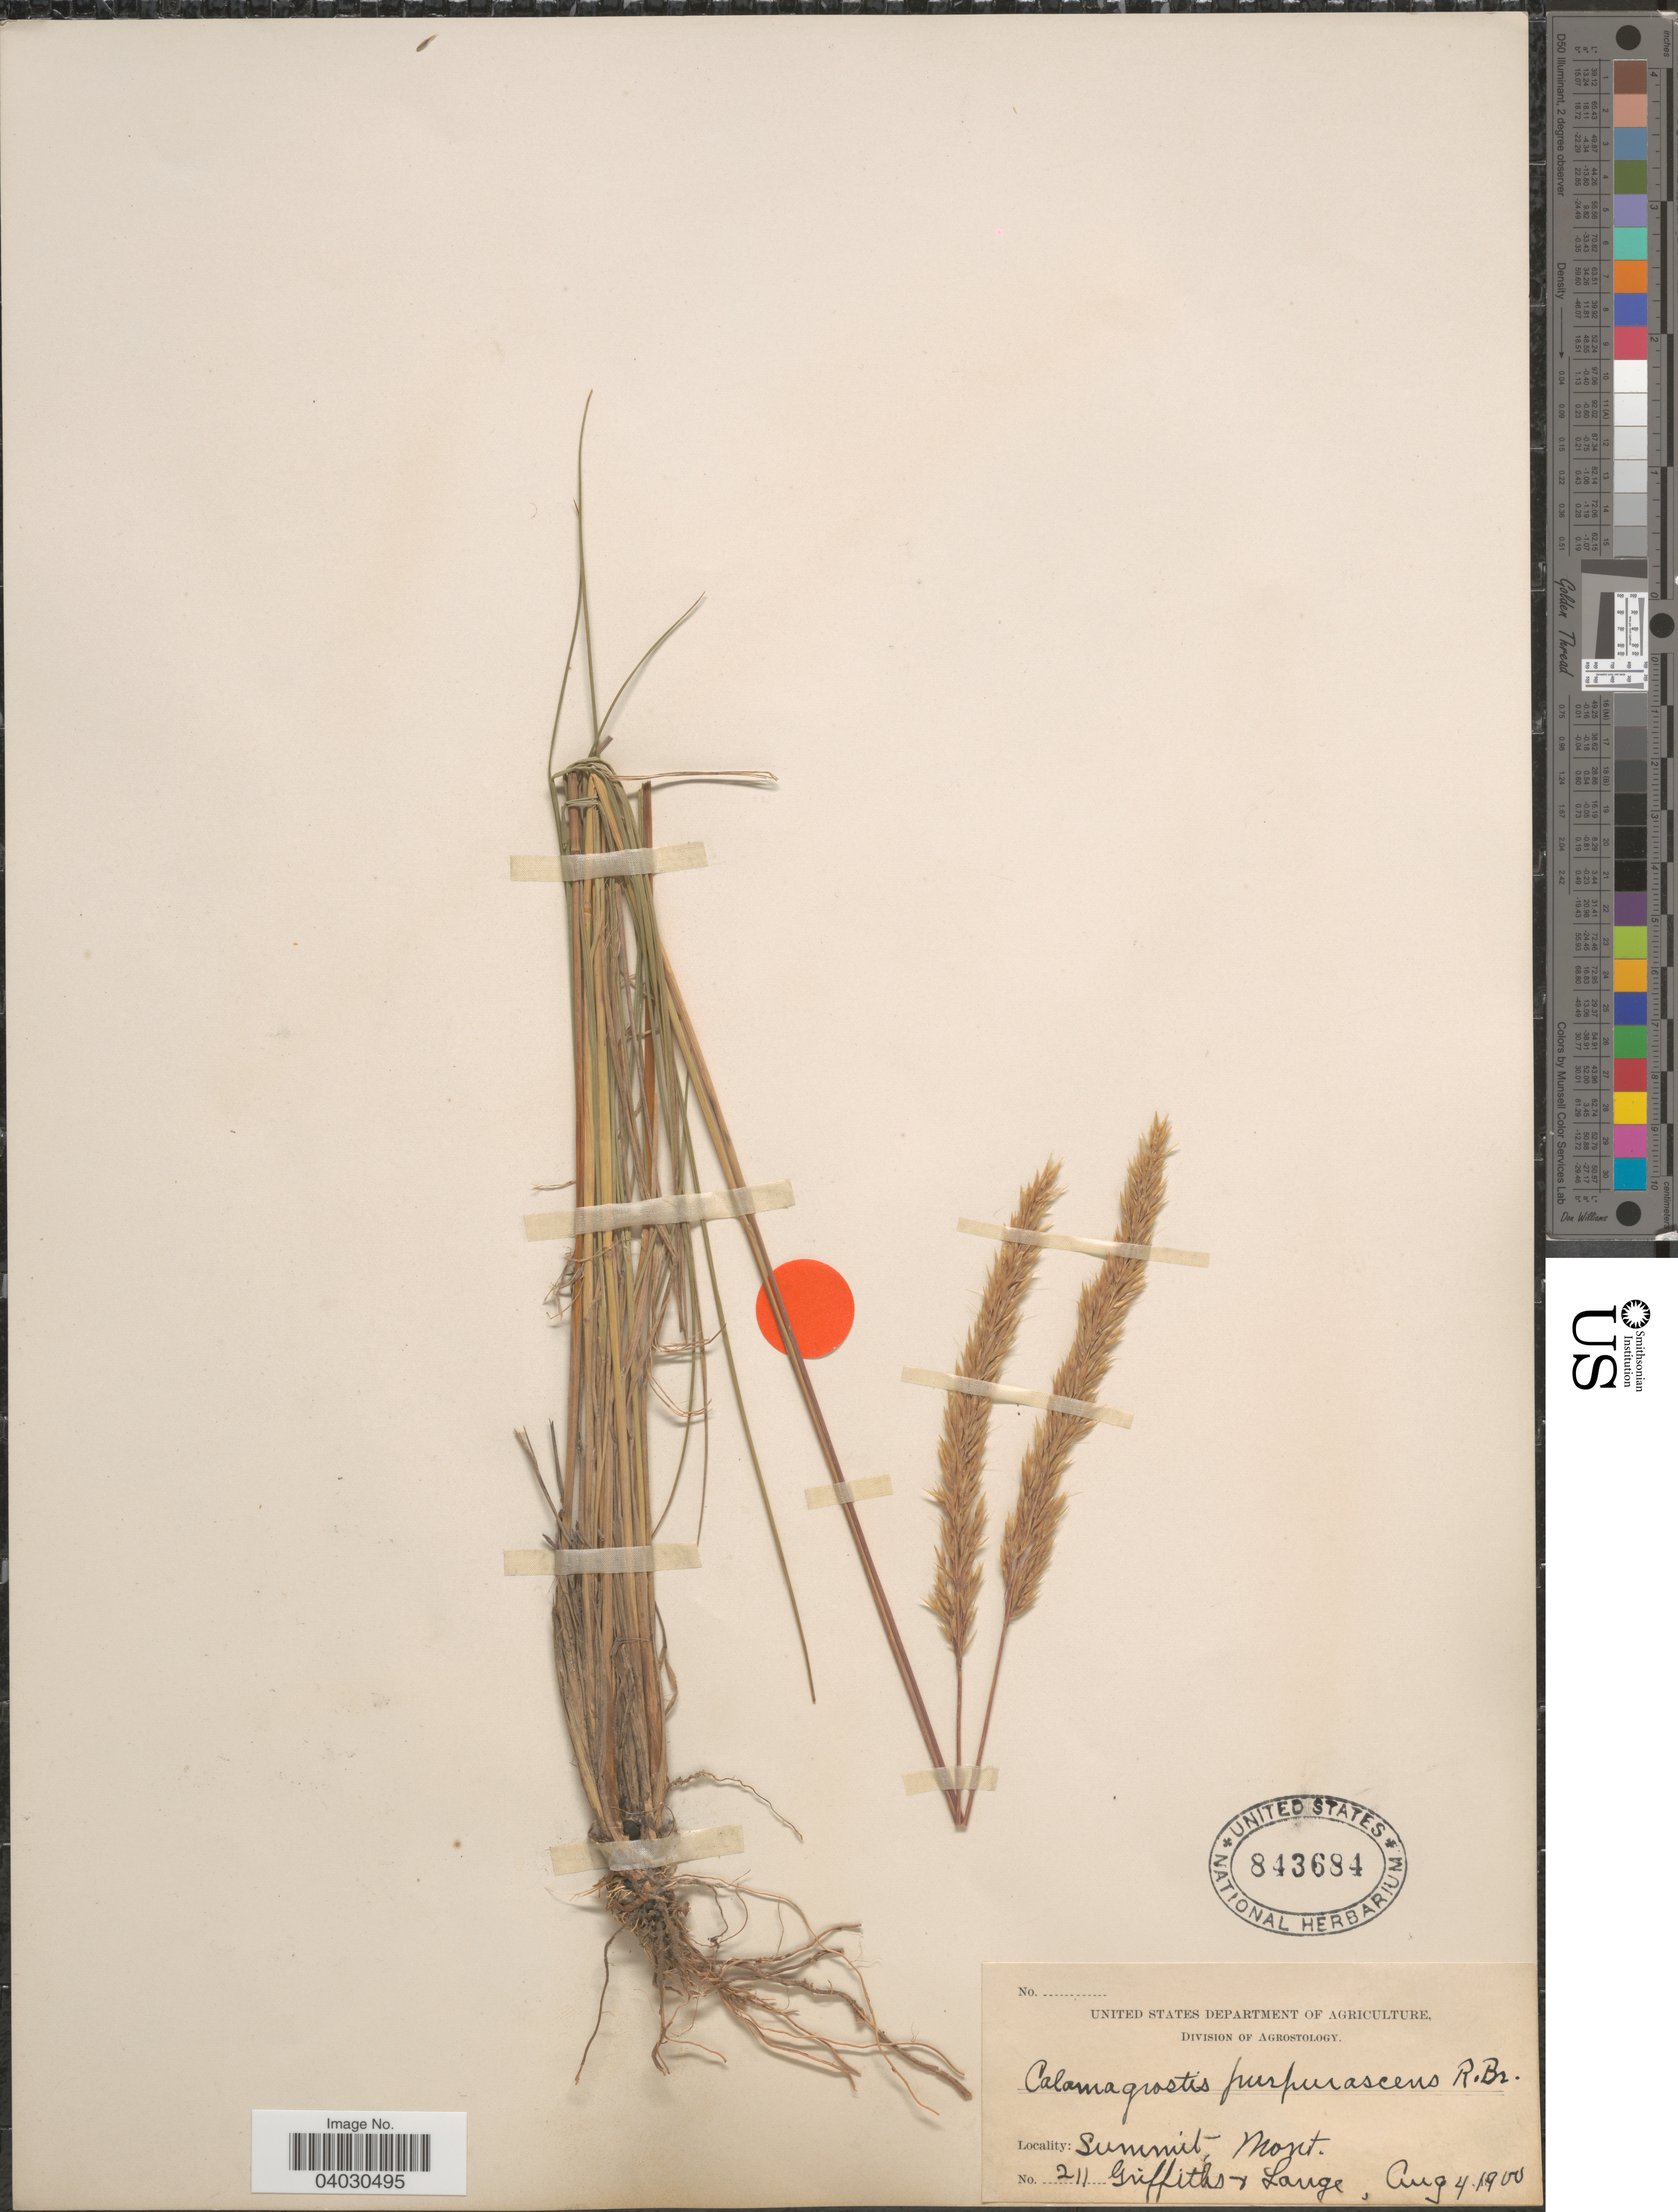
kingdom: Plantae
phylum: Tracheophyta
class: Liliopsida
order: Poales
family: Poaceae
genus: Calamagrostis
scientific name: Calamagrostis purpurascens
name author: R. Br.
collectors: -- Griffiths & -- Lange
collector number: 211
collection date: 1900-08-04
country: United States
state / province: Montana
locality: Summit.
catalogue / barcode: US 843684